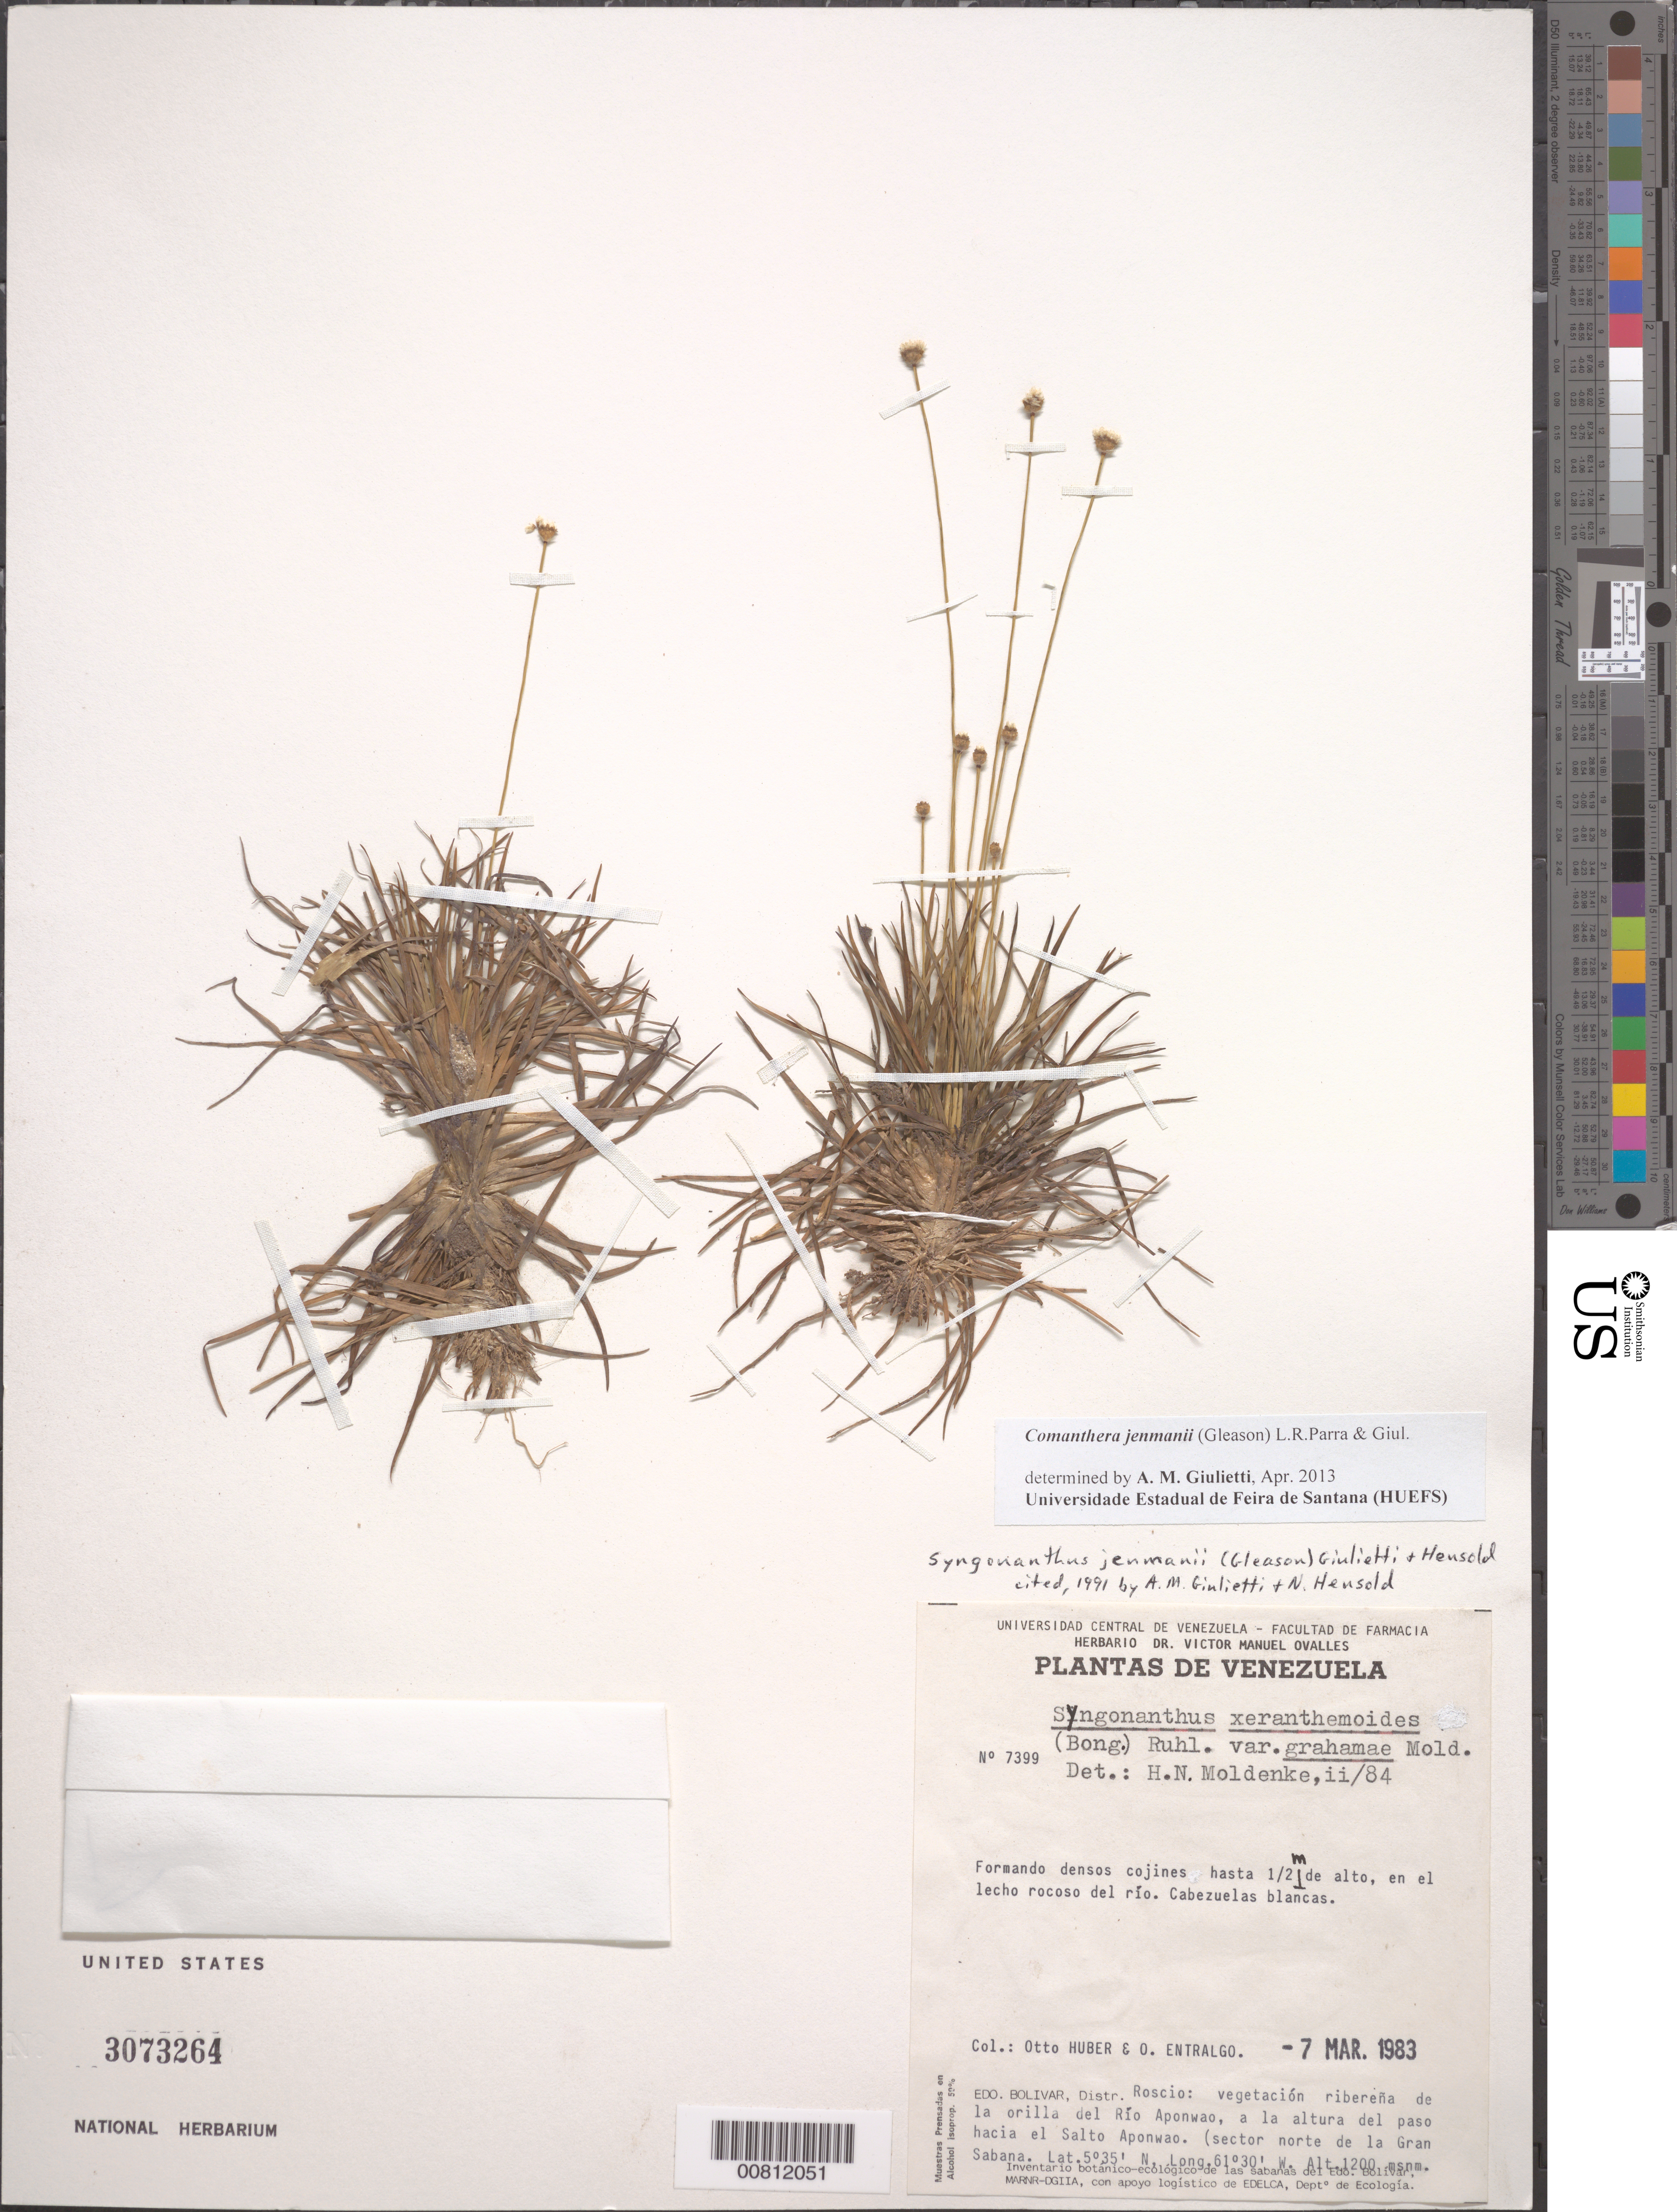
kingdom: Plantae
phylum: Tracheophyta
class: Liliopsida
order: Poales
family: Eriocaulaceae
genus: Comanthera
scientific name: Comanthera jenmanii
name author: (Gleason) L.R. Parra & Giul.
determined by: Giulietti, Ana M.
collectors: O. Huber & O. Entralgo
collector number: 7399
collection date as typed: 7-Mar-83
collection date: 1983-03-07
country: Venezuela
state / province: Bolívar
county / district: Roscio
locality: Río Aponwao, del paso sobre el Salto Aponwao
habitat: Vegetación ribereña de la orilla del río; en el lecho rocoso del río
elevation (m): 1200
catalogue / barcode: US 3073264